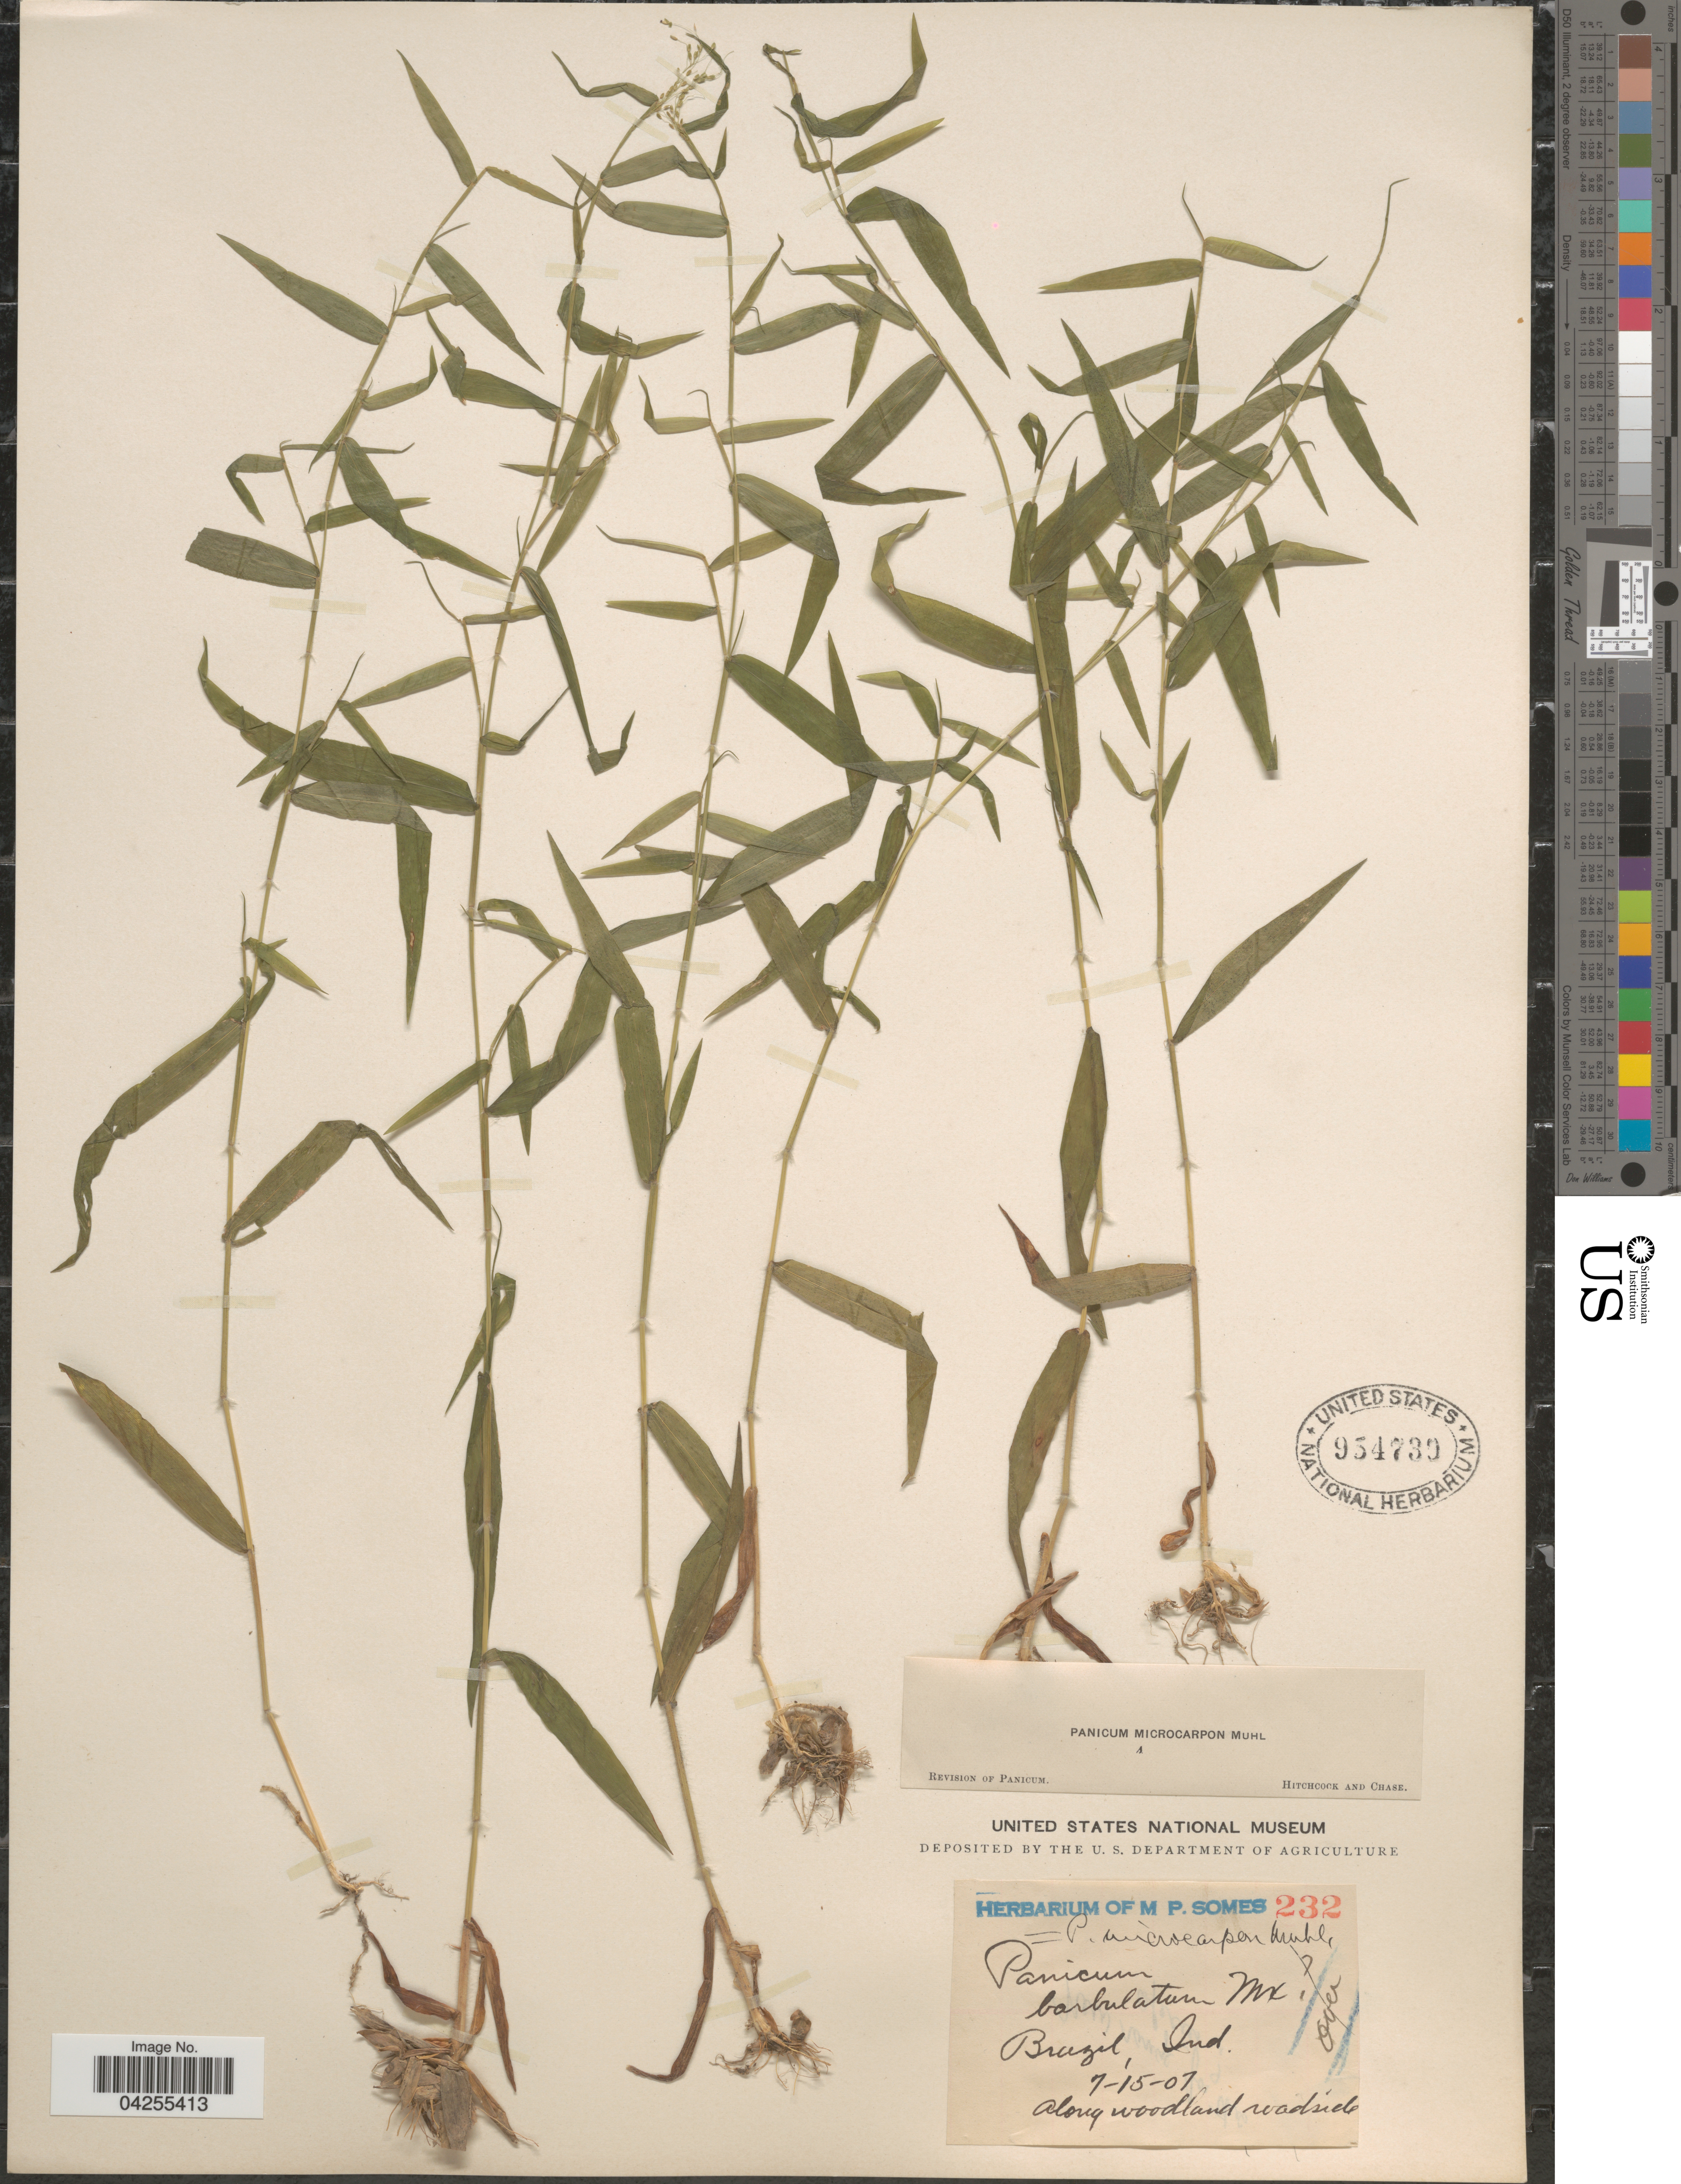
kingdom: Plantae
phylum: Tracheophyta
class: Liliopsida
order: Poales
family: Poaceae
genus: Dichanthelium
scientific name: Dichanthelium dichotomum var. dichotomum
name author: (L.) Gould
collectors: M. Somes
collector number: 232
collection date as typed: Transcribed d/m/y: 15/7/7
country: United States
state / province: Indiana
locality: Brazil. Along woodland roadside.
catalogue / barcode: US 954730